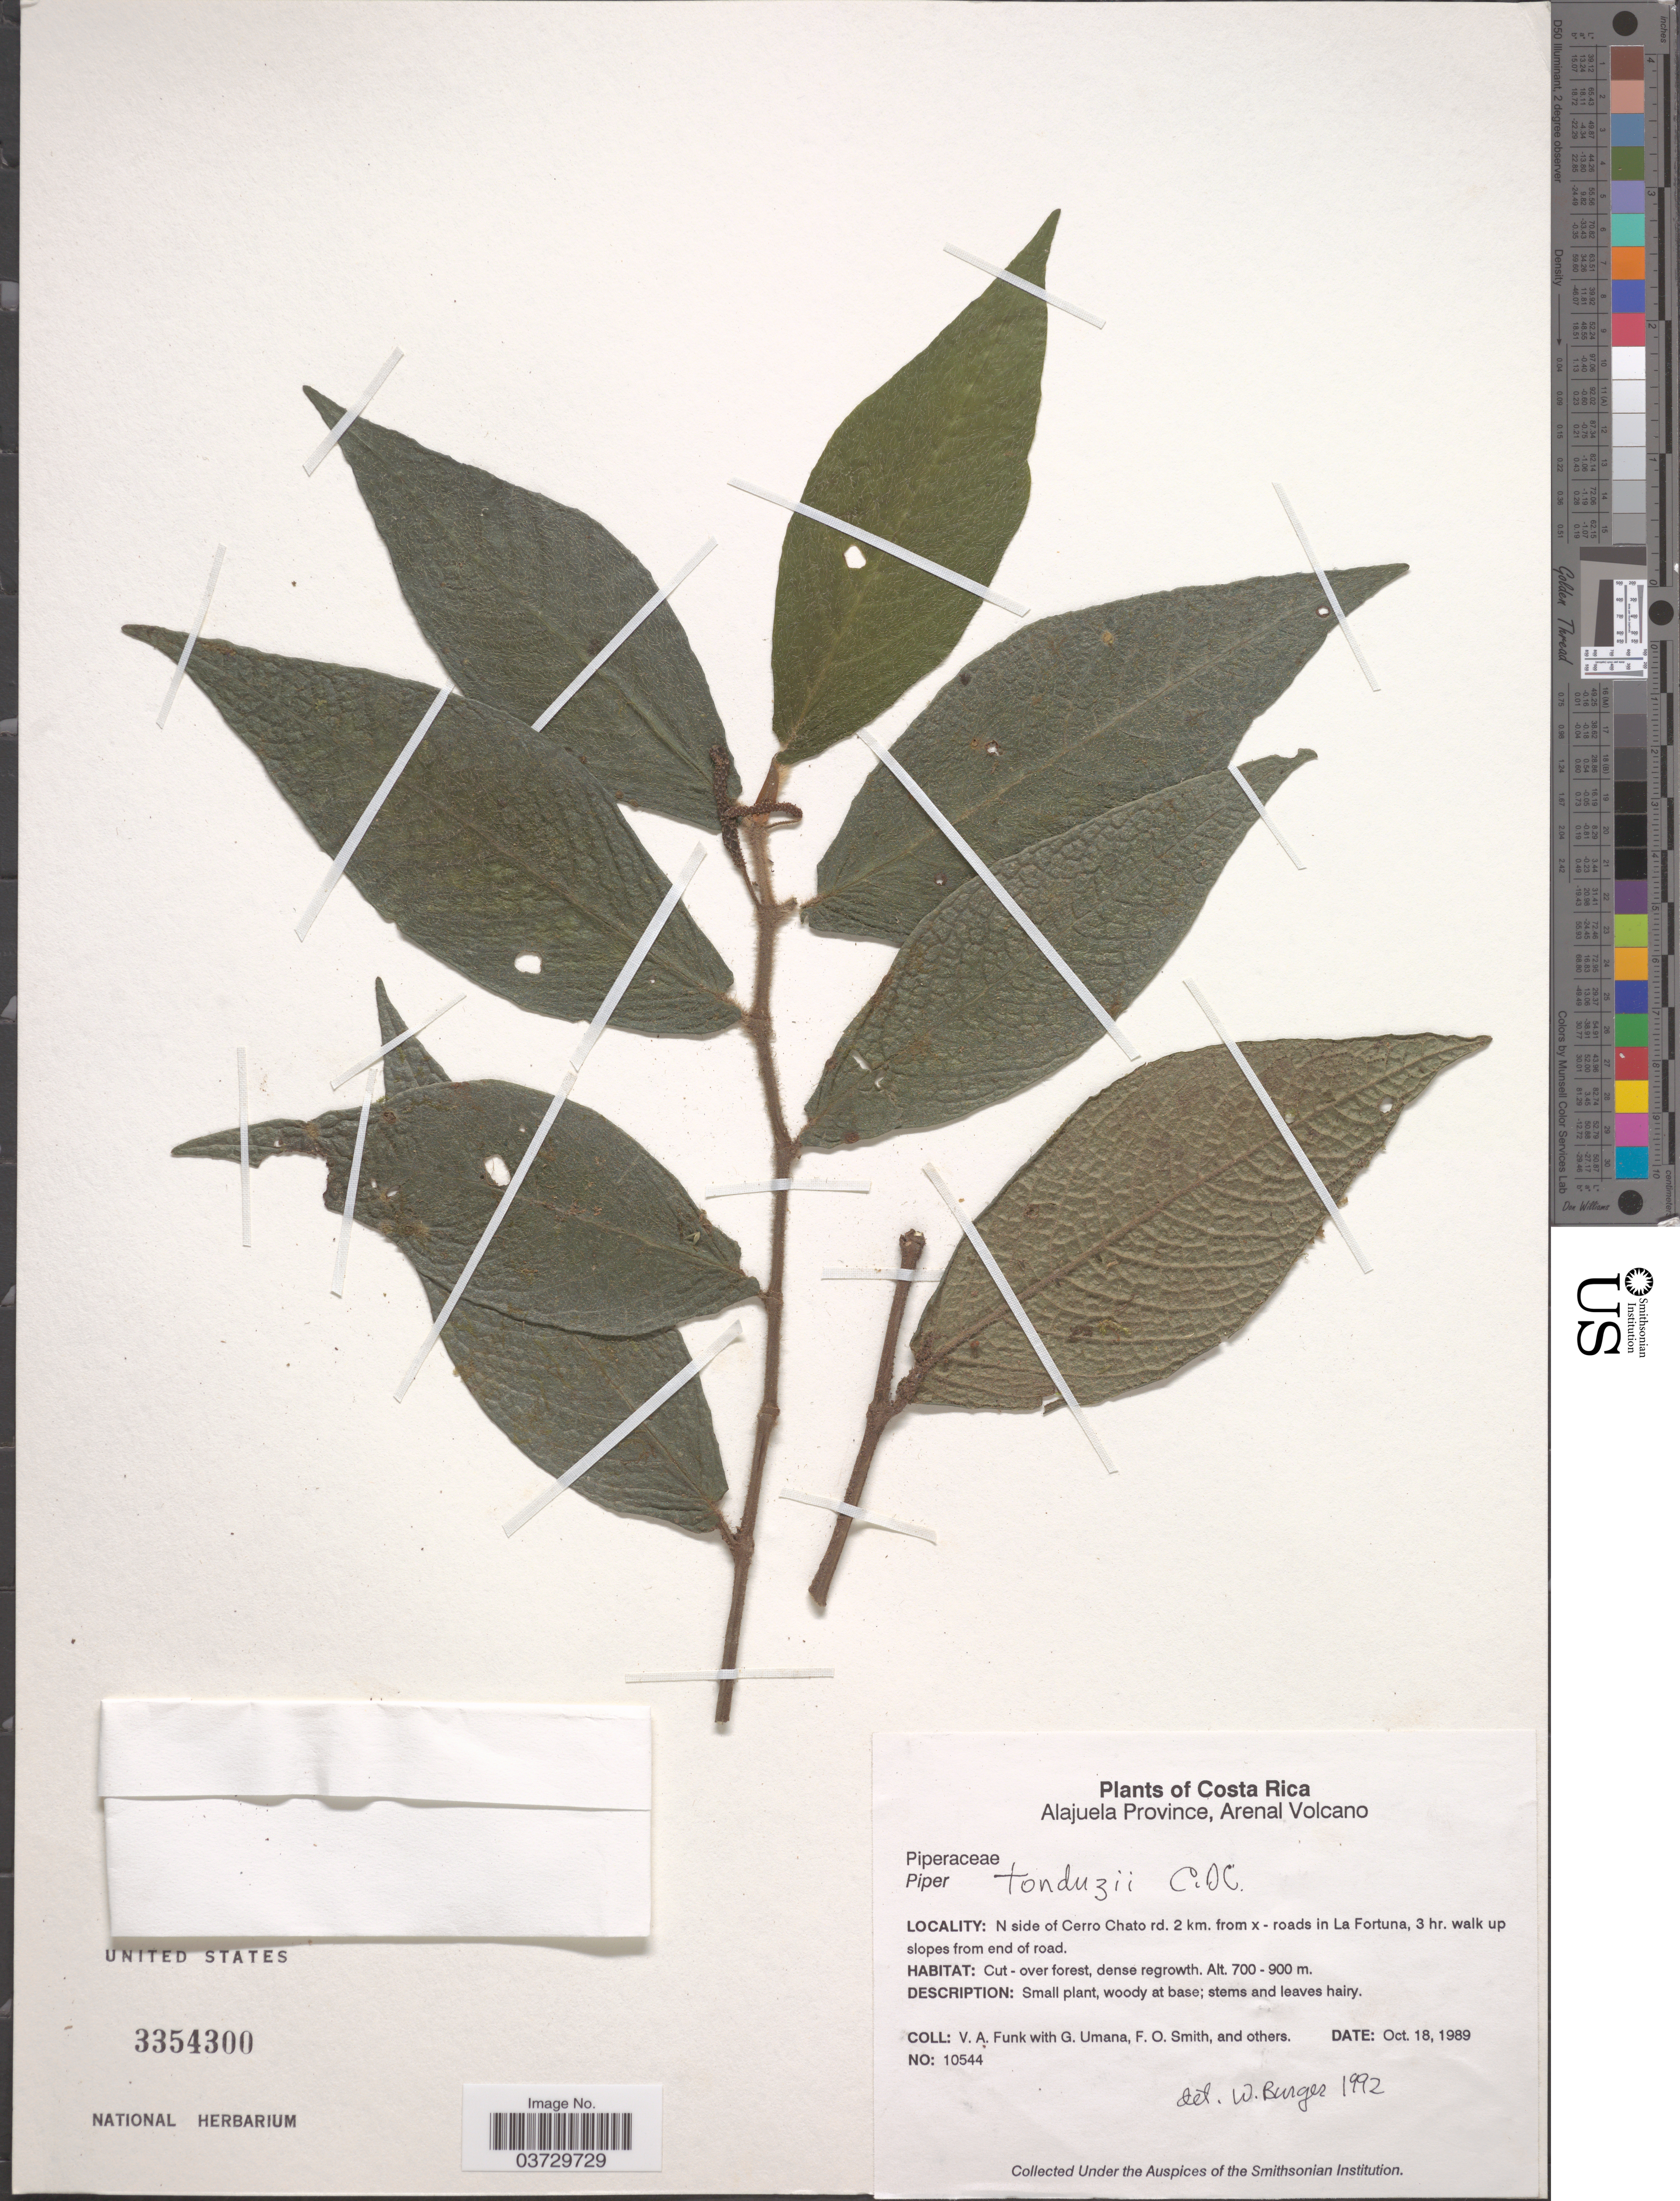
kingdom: Plantae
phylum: Tracheophyta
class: Magnoliopsida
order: Piperales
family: Piperaceae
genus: Piper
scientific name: Piper tonduzii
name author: C. DC. in Pittier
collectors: V. Funk, G. Umana, F. Smith & et al.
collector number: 10544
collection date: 1989-10-18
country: Costa Rica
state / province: Alajuela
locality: Arenal Volcano. N side of Cerro Chato rd. 2 km. from x- roads in La Fortuna, 3 hr. walk up slopes from end of road.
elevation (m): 700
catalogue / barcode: US 3354300